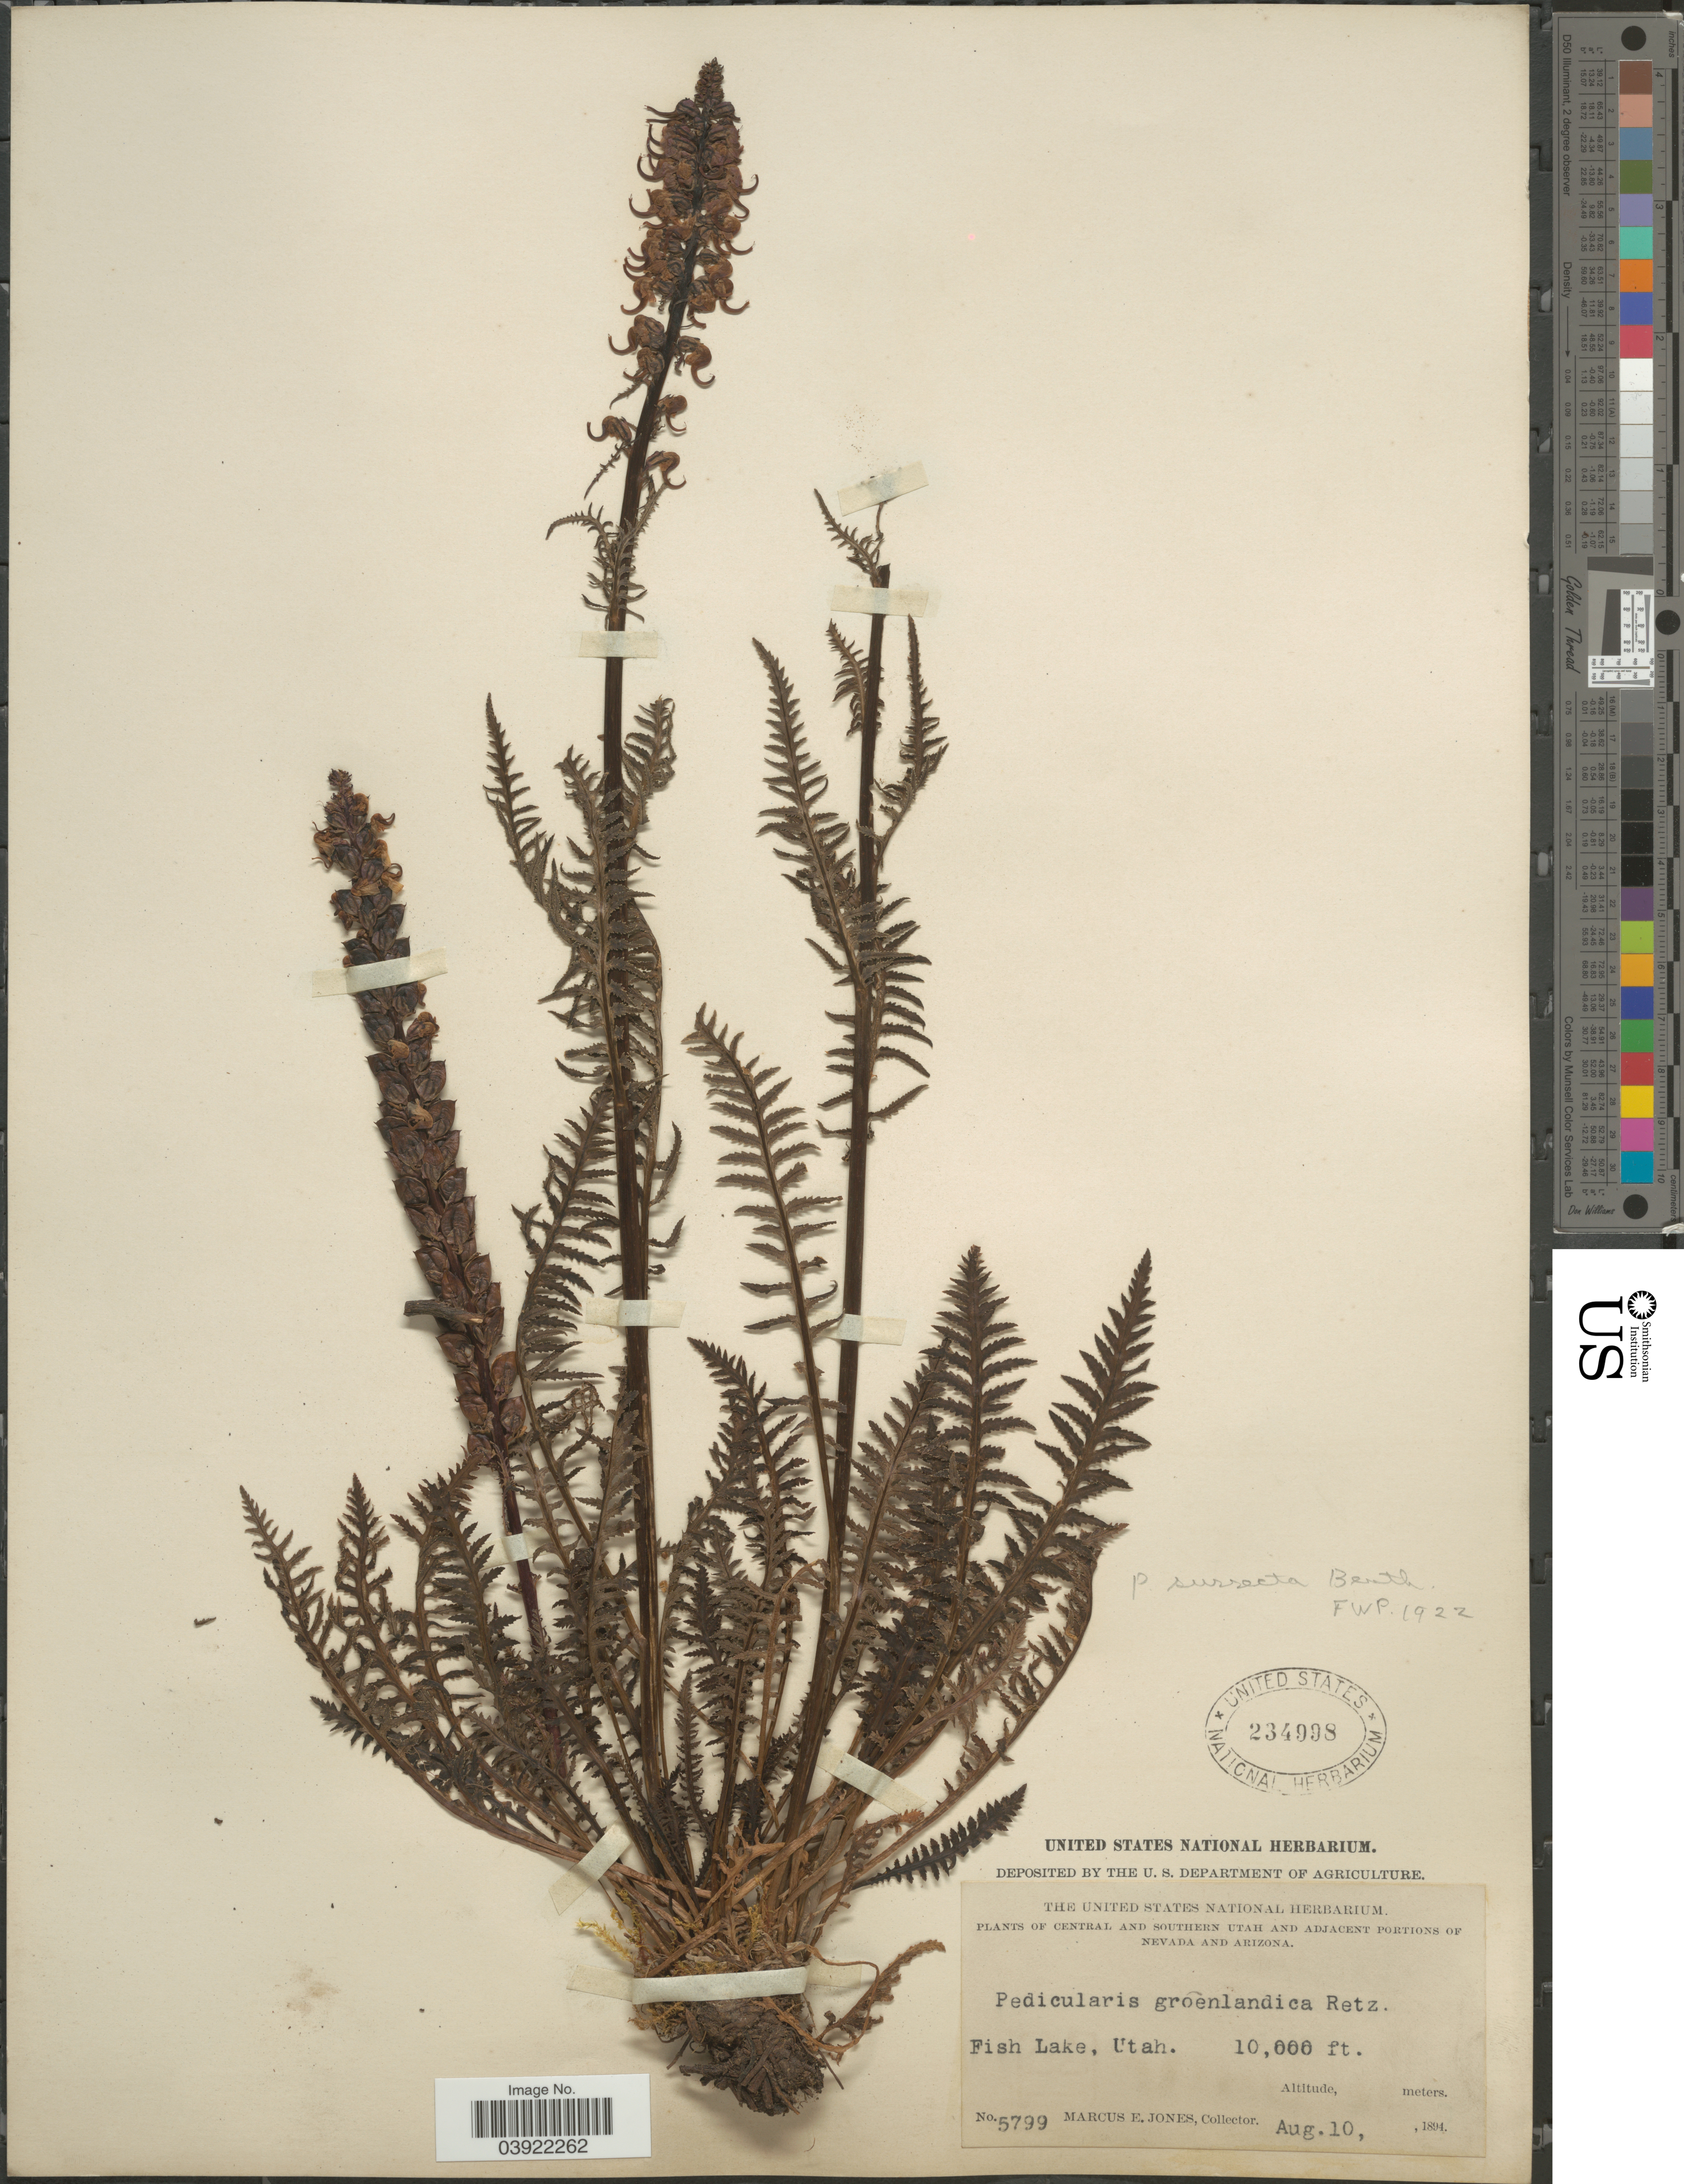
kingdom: Plantae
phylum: Tracheophyta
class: Magnoliopsida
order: Lamiales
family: Orobanchaceae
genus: Pedicularis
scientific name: Pedicularis groenlandica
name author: Retz.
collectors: M. E. Jones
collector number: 5799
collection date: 1894-08-10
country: United States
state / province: Utah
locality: Central and Southern Utah. Fish Lake.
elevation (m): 3048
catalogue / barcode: US 234998